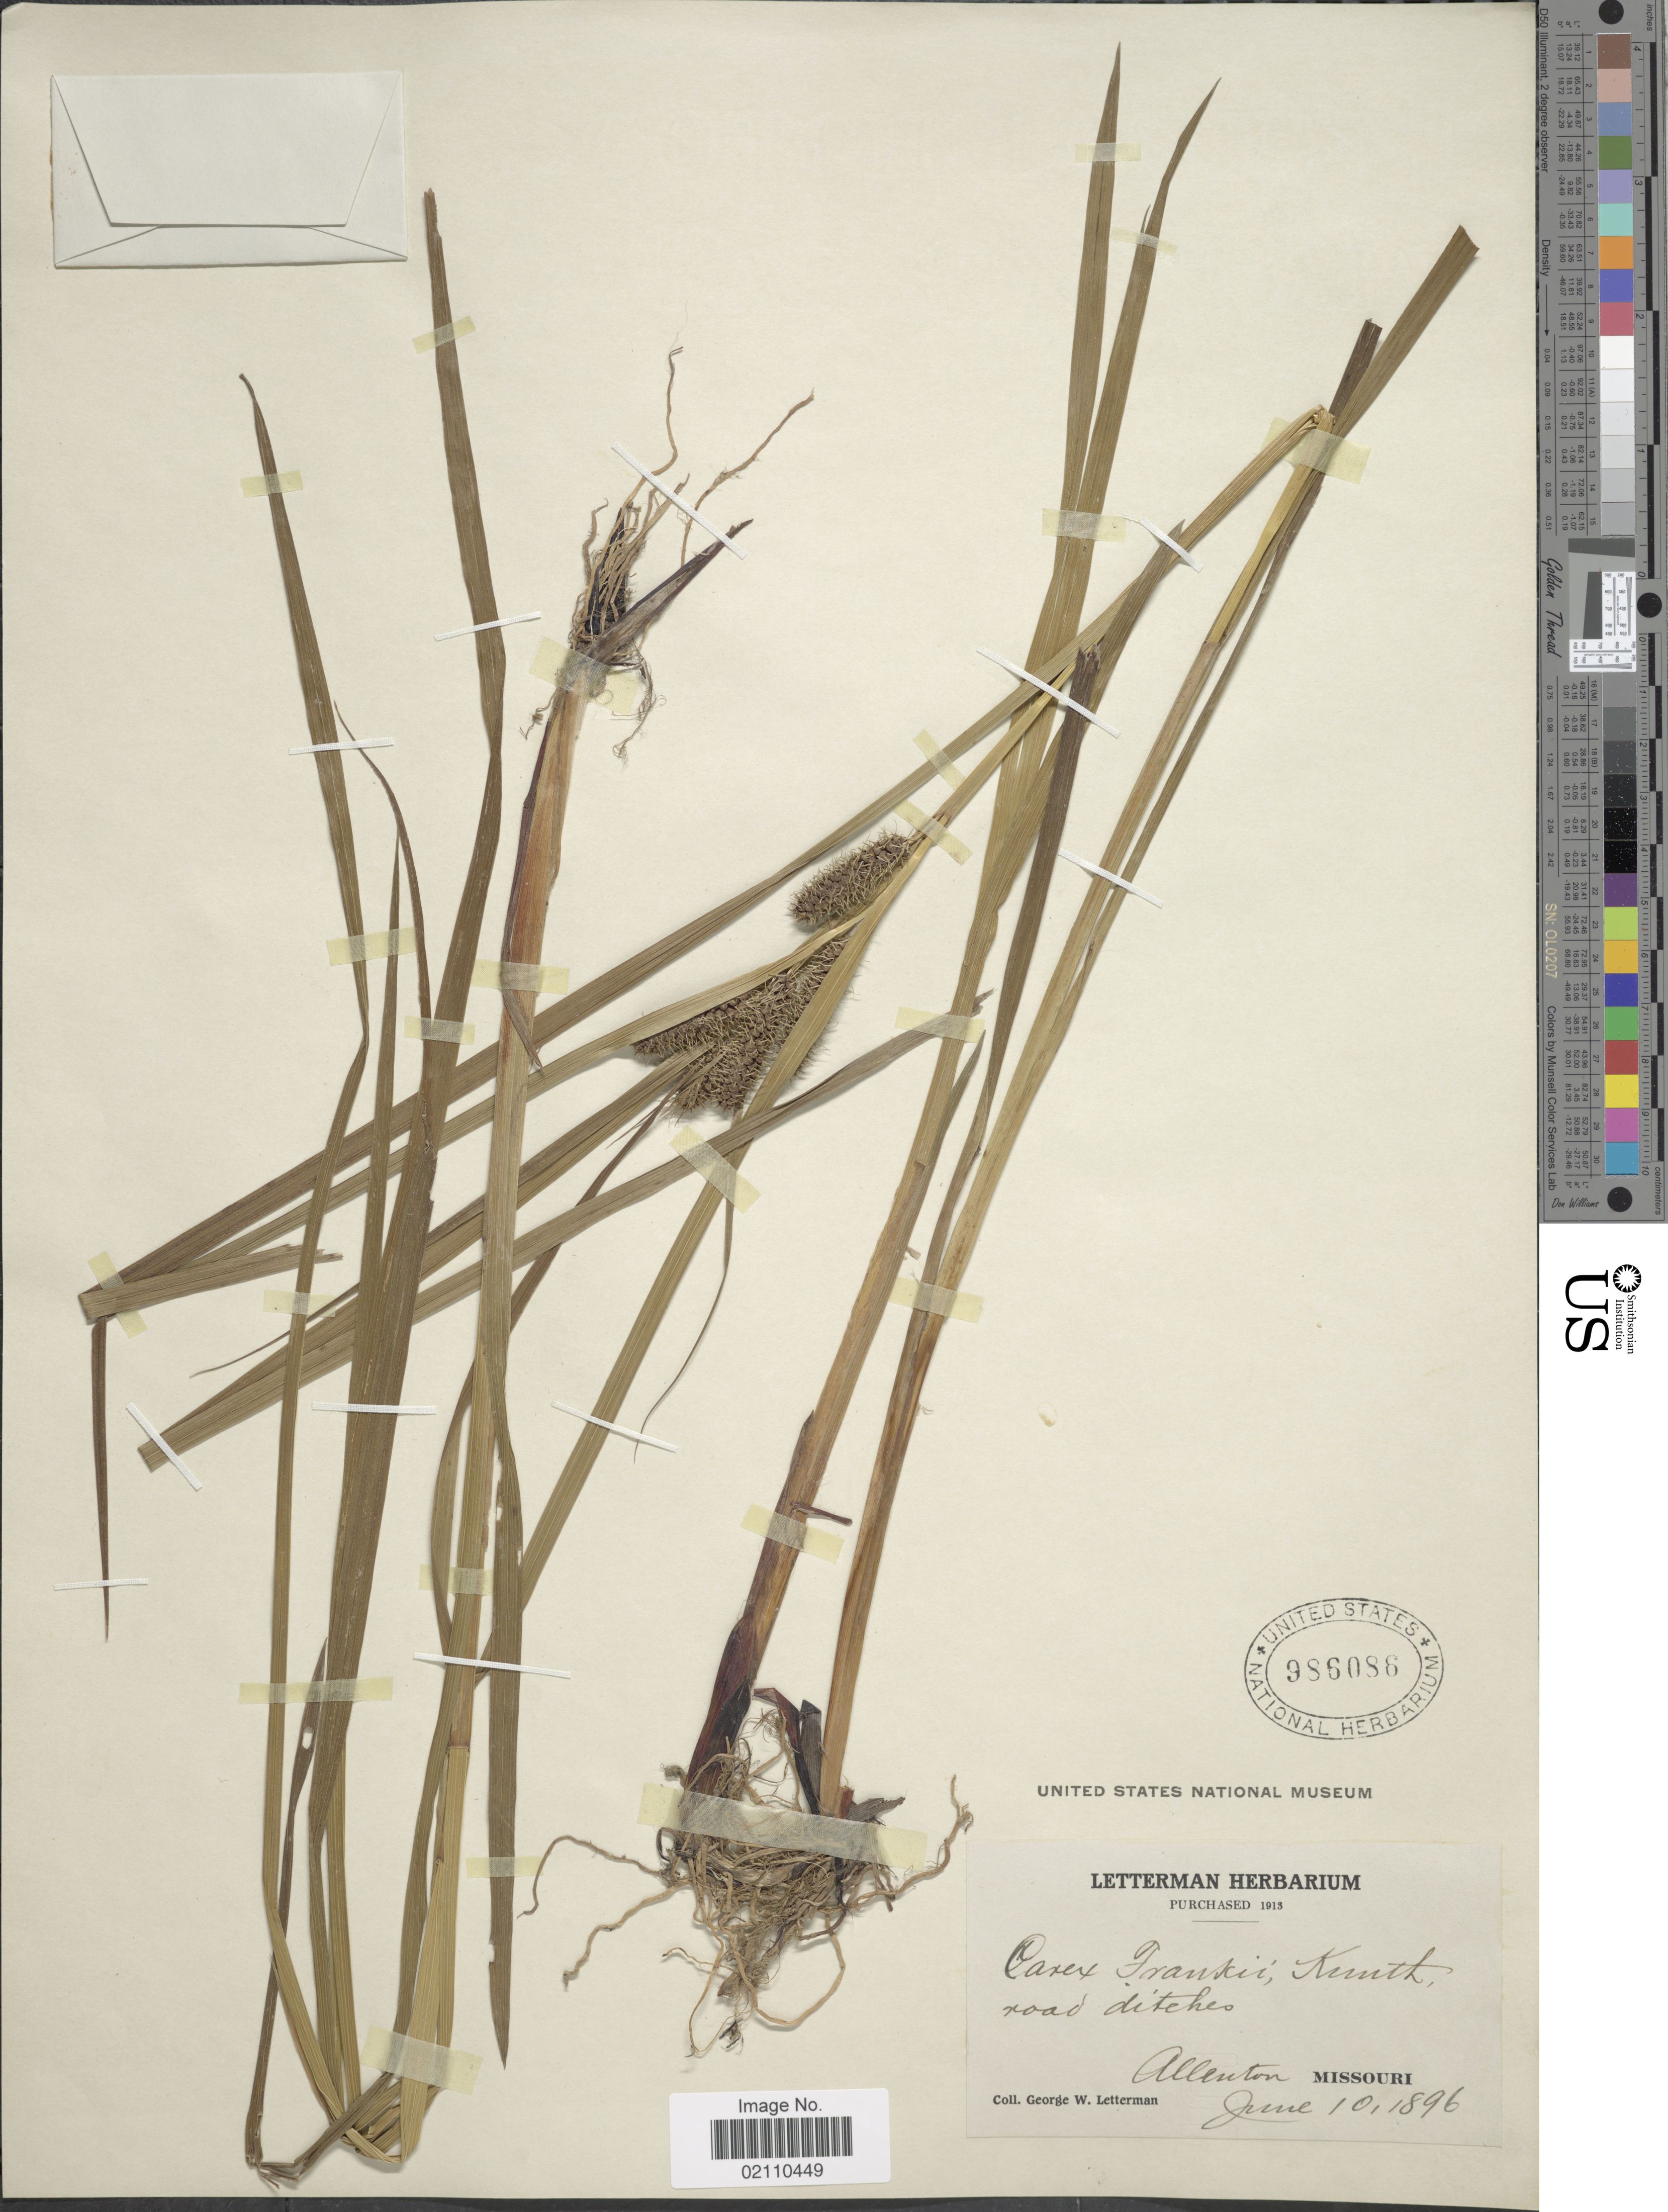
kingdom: Plantae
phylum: Tracheophyta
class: Liliopsida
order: Poales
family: Cyperaceae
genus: Carex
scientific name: Carex frankii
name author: Kunth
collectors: G. W. Letterman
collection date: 1896-06-10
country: United States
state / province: Missouri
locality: Allenton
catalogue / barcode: US 986086